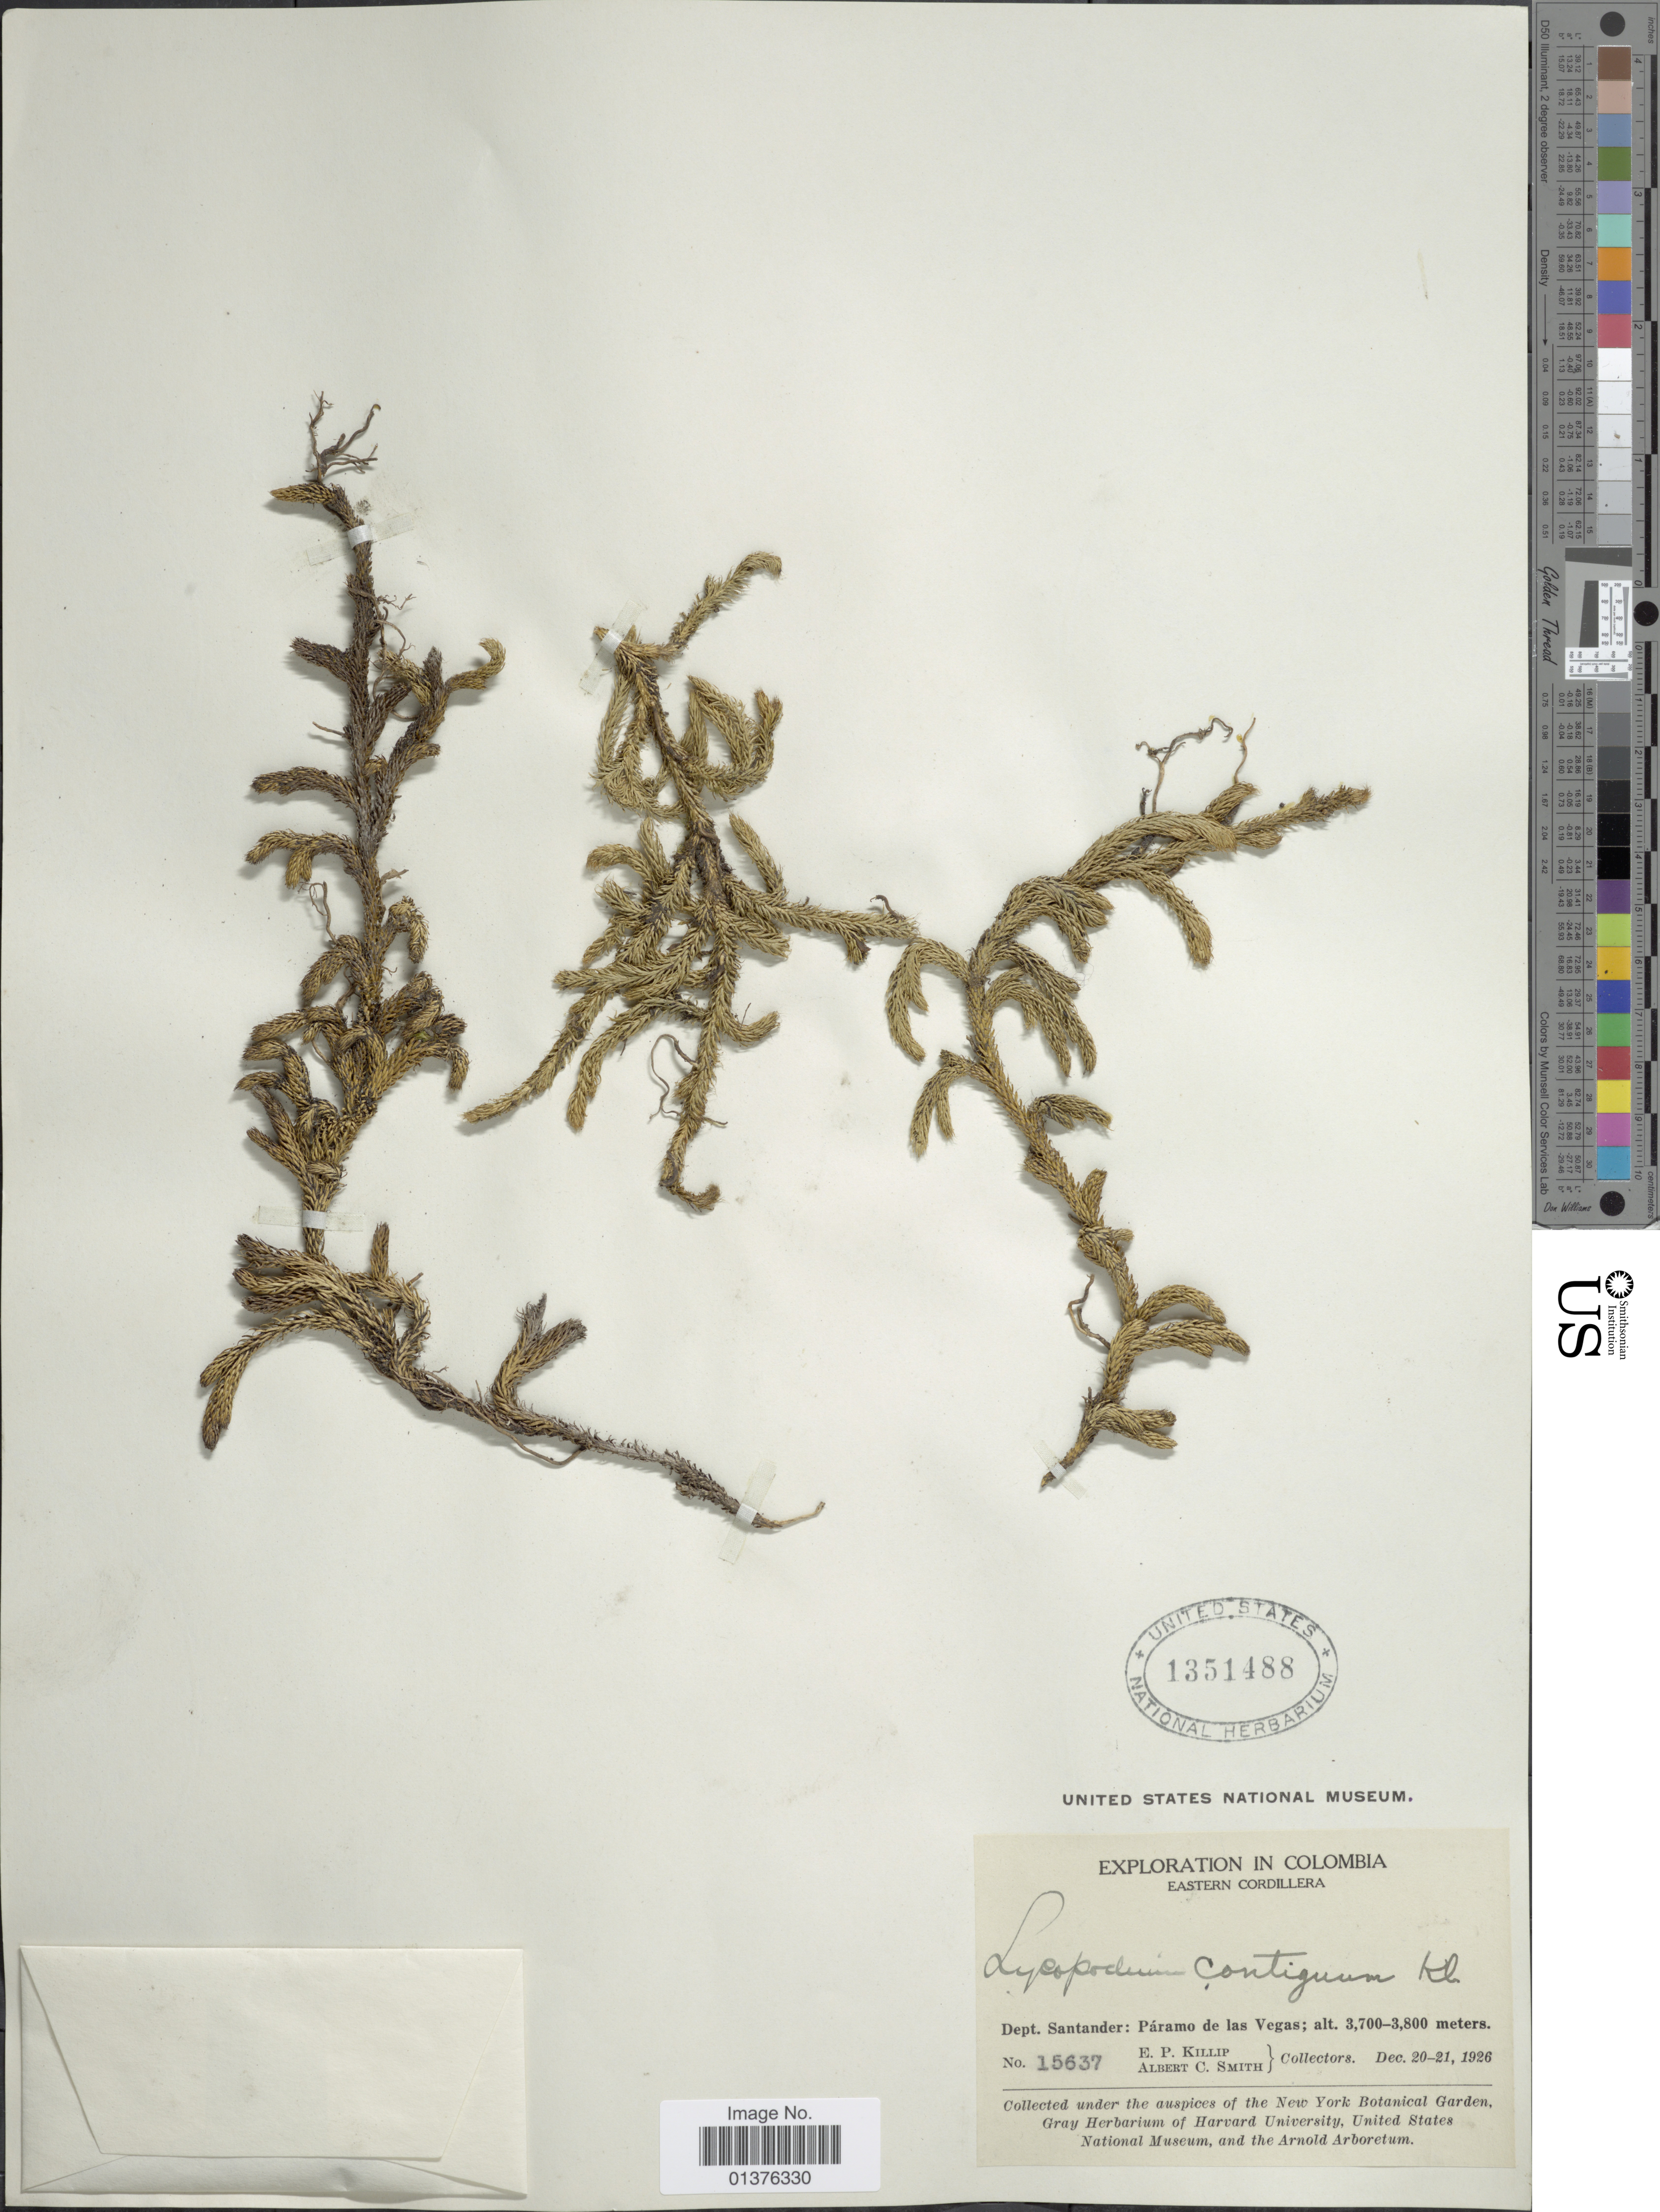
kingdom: Plantae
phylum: Tracheophyta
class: Lycopodiopsida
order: Lycopodiales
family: Lycopodiaceae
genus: Lycopodium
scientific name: Lycopodium clavatum subsp. contiguum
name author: (Klotzsch) B. Øllg.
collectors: E. P. Killip & A. C. Smith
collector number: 15637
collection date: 1926-12-20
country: Colombia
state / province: Santander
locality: Páramo de las Vegas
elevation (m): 3700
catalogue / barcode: US 1351488